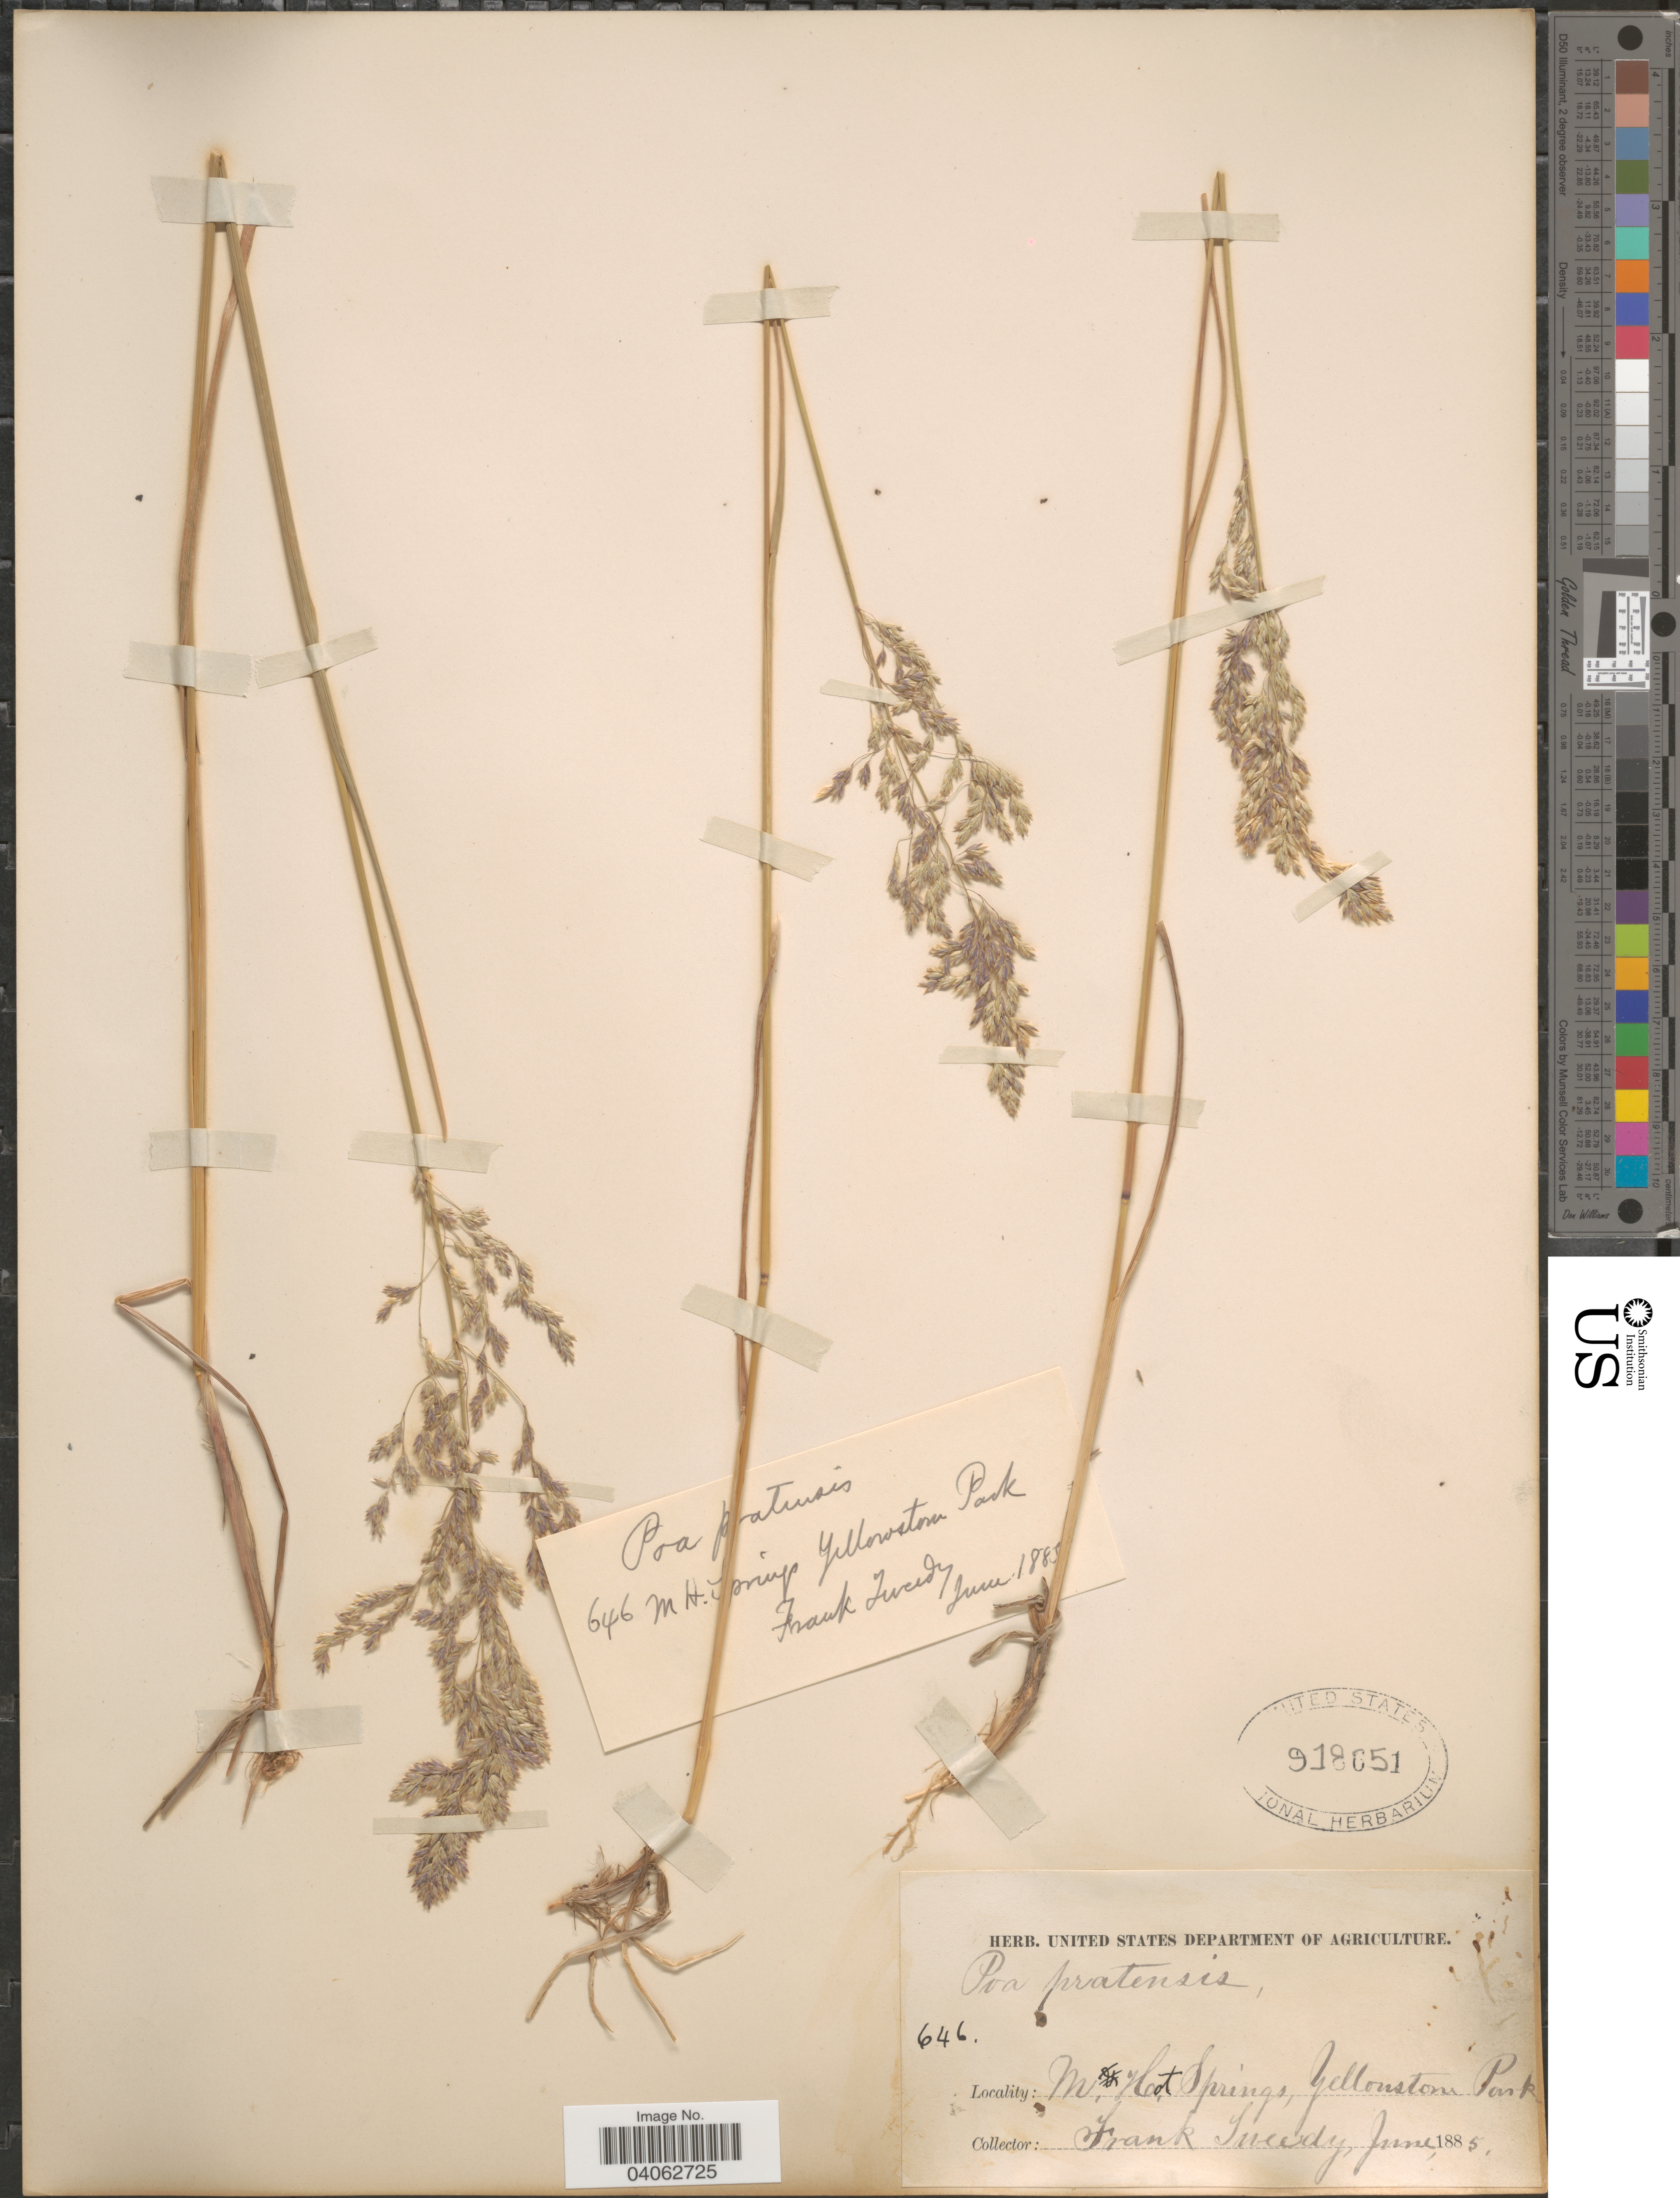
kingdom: Plantae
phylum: Tracheophyta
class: Liliopsida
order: Poales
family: Poaceae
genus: Poa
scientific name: Poa pratensis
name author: L.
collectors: F. Tweedy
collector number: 646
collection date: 1885-06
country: United States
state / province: Wyoming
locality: M. Hot Springs, Yellowstone Park.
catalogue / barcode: US 918651